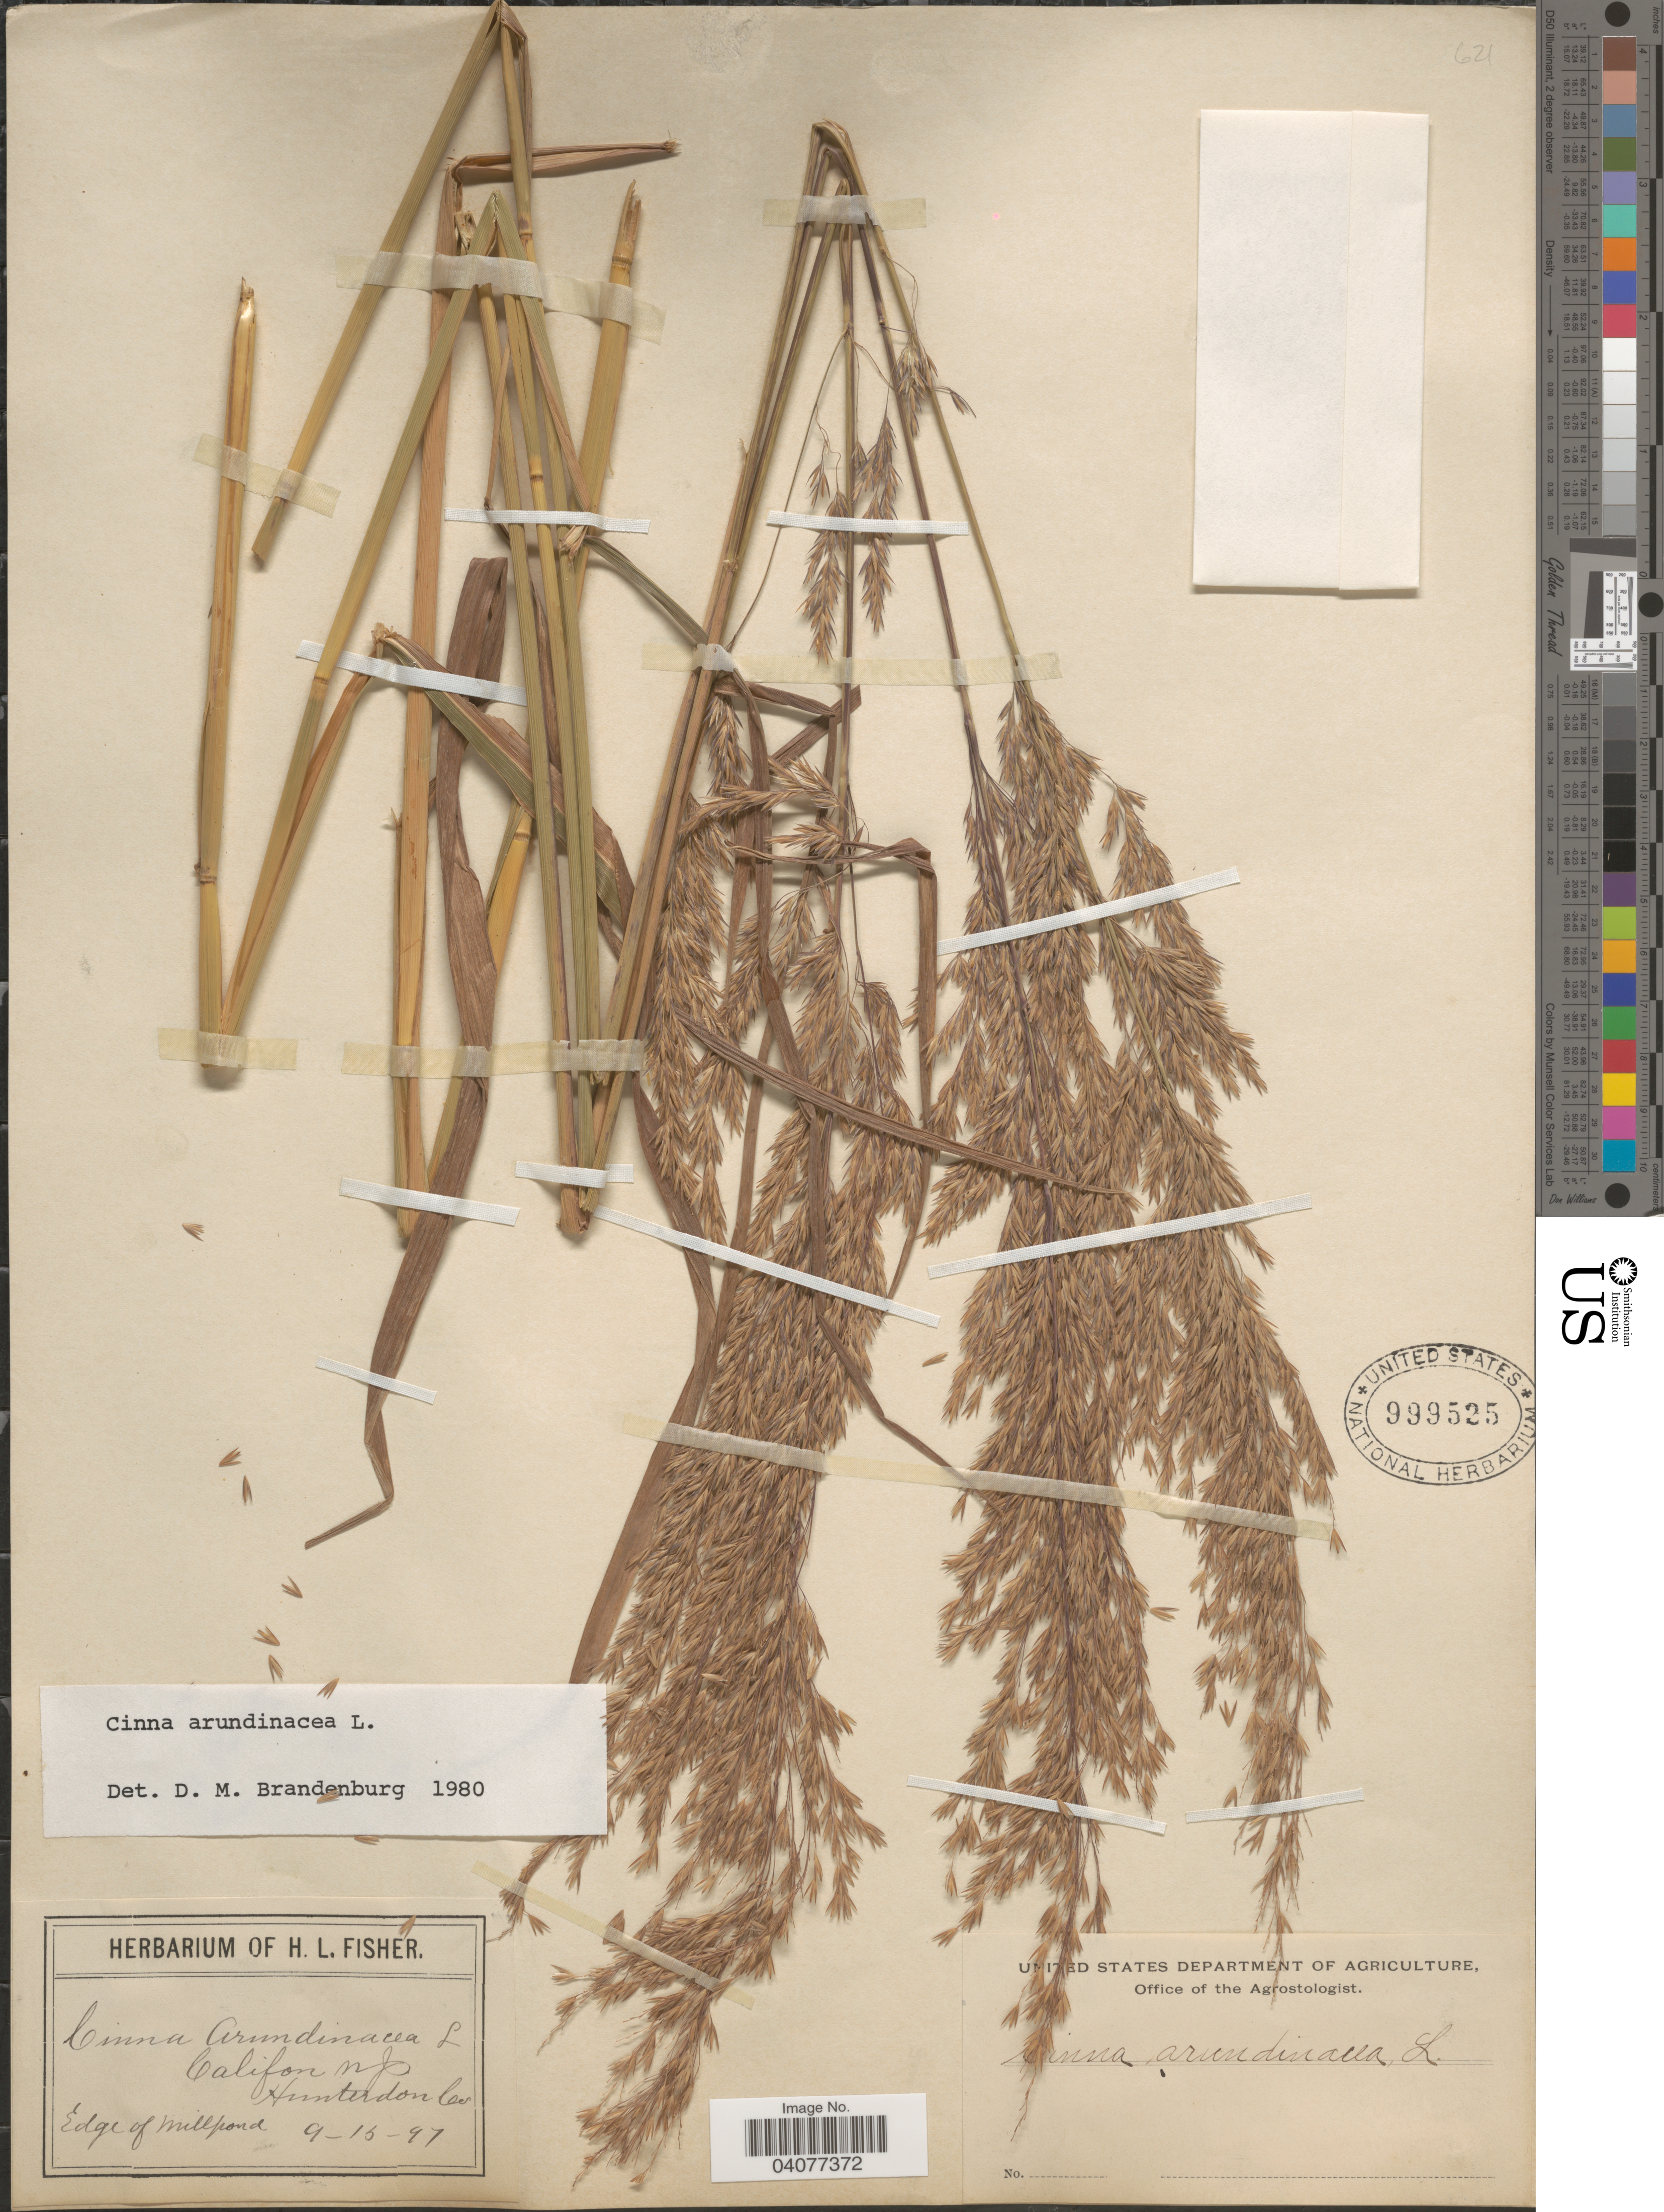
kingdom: Plantae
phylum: Tracheophyta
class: Liliopsida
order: Poales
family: Poaceae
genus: Cinna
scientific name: Cinna arundinacea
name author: L.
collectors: ex herb. of H. L. Fisher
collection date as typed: Transcribed d/m/y: 15/9/97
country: United States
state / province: New Jersey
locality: Califon. Hunterdon Co. Edge of Millpond.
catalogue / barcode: US 999525